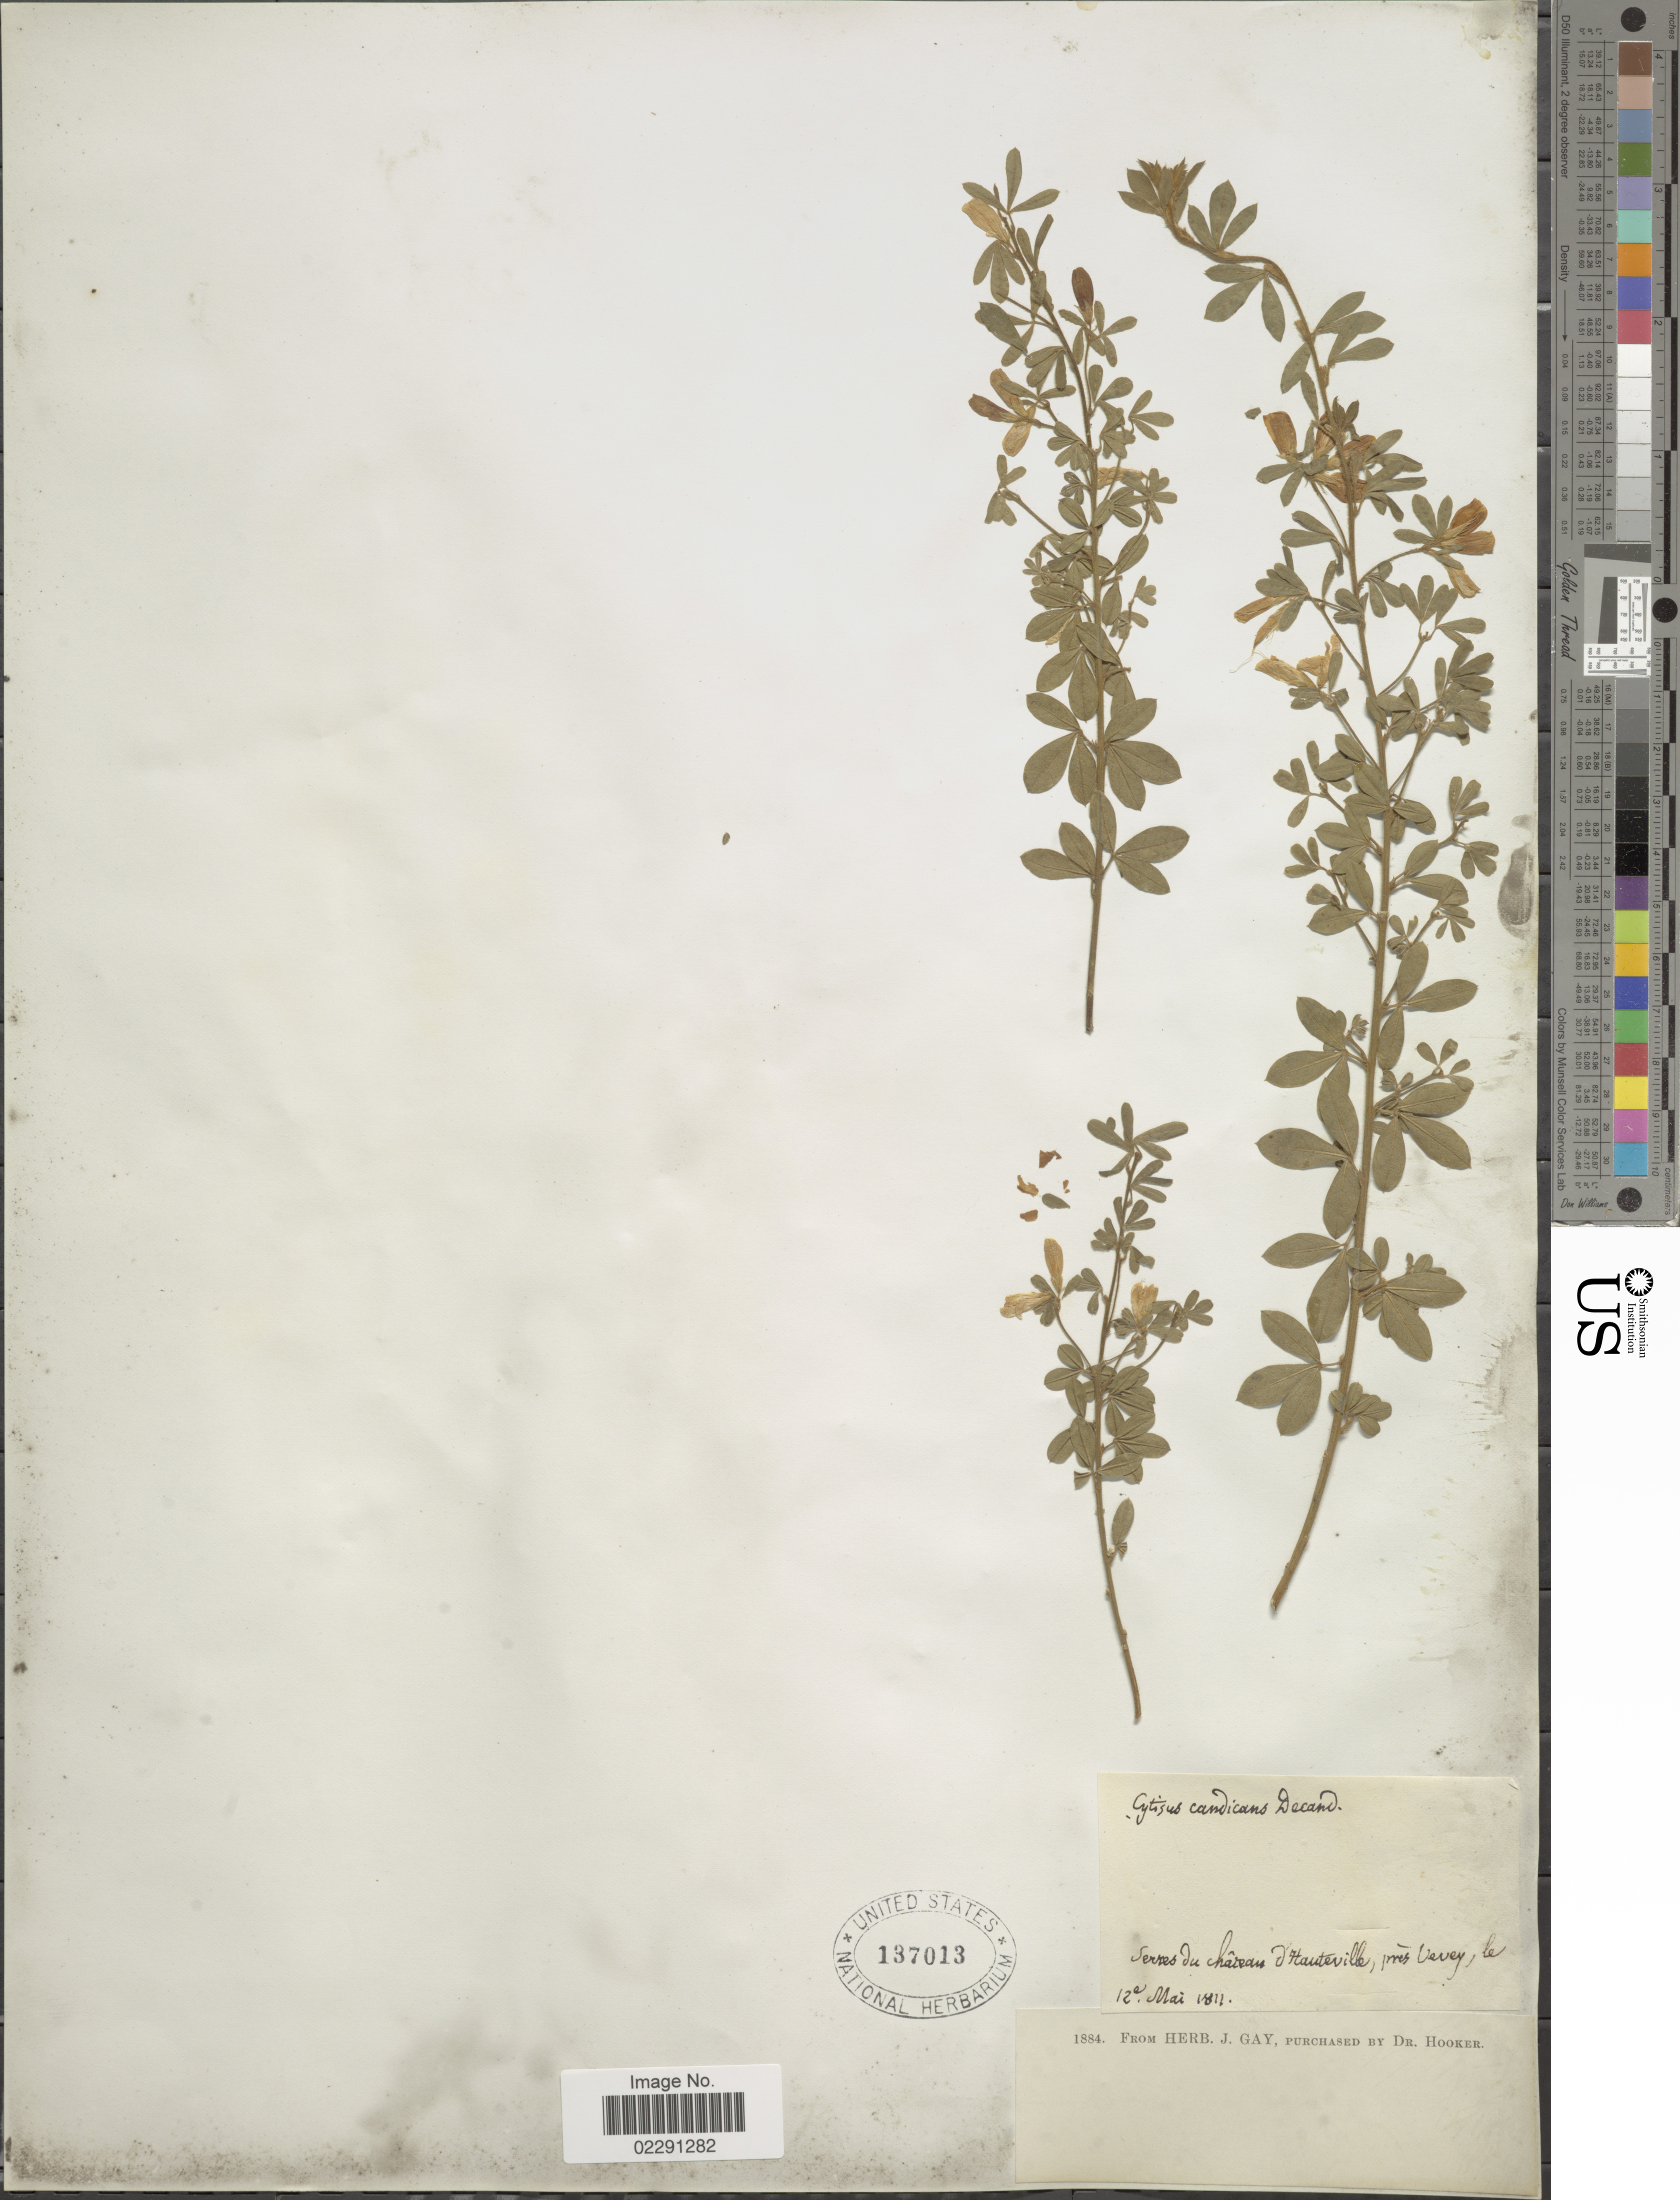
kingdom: Plantae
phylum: Tracheophyta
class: Magnoliopsida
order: Fabales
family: Fabaceae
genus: Genista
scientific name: Genista monspessulana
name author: (L.) L.A.S. Johnson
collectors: ex herb. J. Gay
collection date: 1811-05-12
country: France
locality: Serres du chateau d'Hauteville, pres Vevey, le. [interpreted]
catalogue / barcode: US 137013